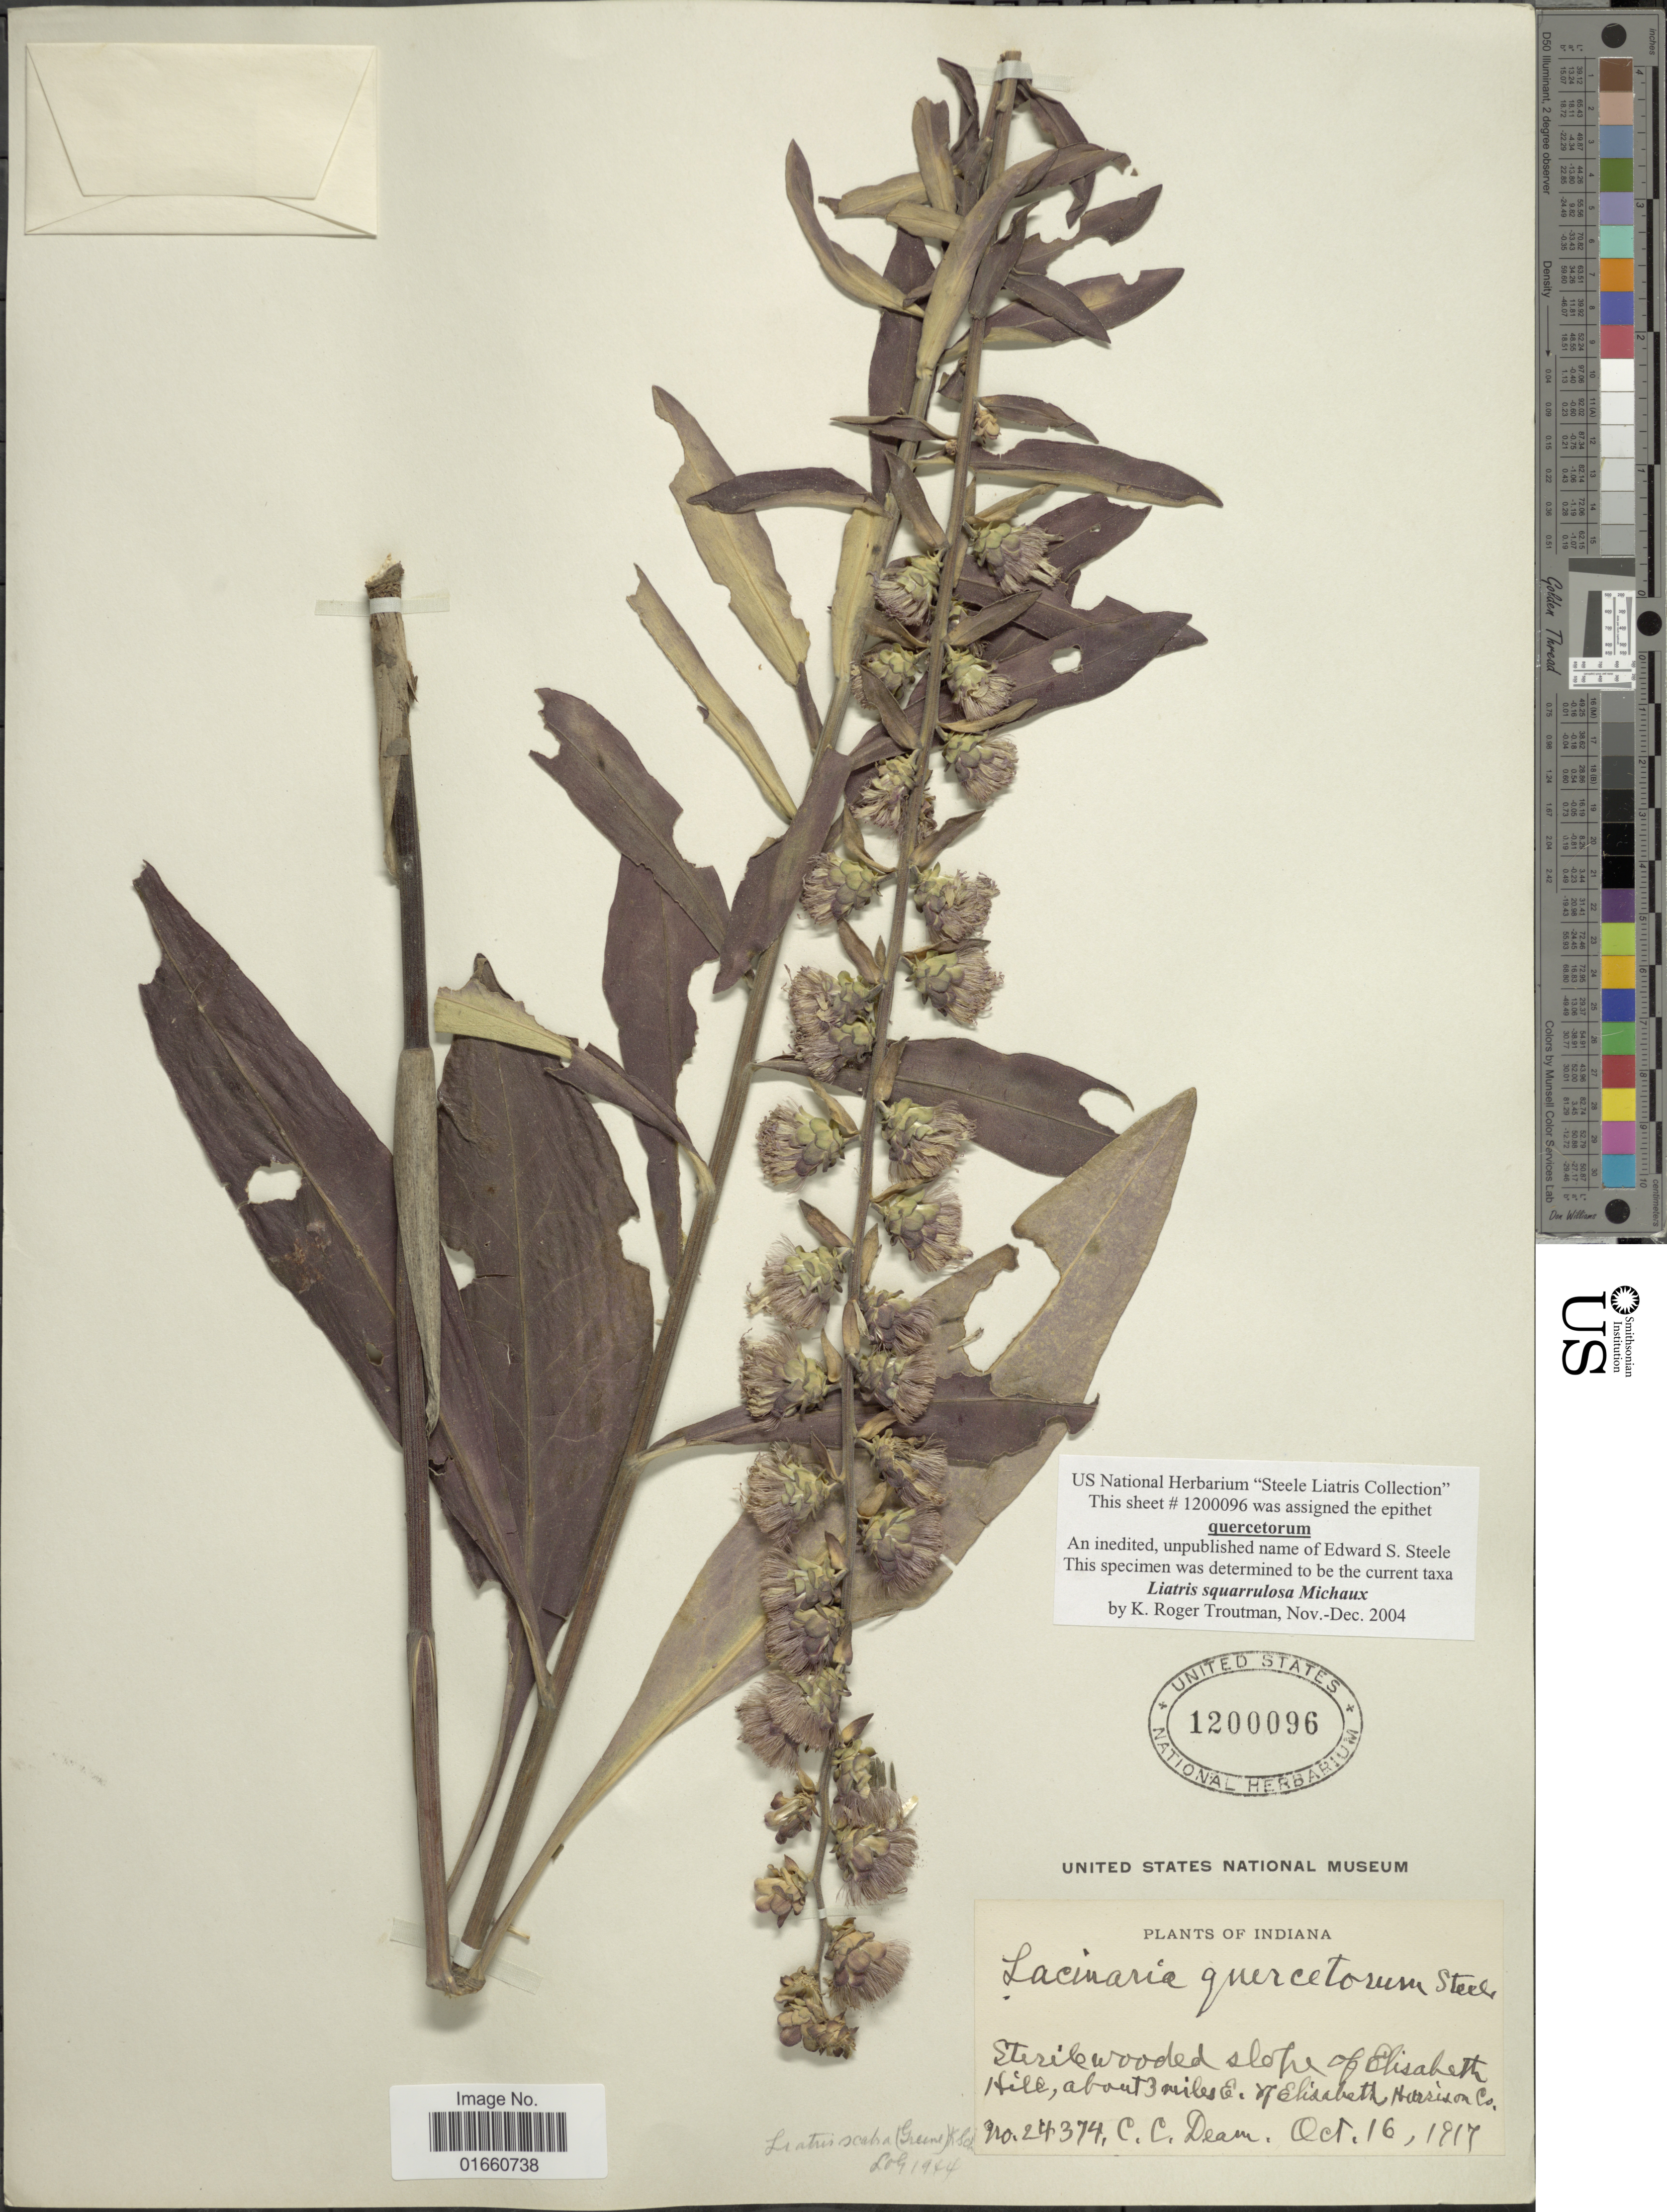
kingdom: Plantae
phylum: Tracheophyta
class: Magnoliopsida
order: Asterales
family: Asteraceae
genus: Liatris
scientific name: Liatris squarrulosa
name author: Michx.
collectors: C. C. Deam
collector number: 24374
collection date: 1917-10-16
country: United States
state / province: Indiana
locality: Sterile wooded slope of Elisabeth Hill, about 3 miles E of Elisabeth Harrison Co.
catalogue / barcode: US 1200096